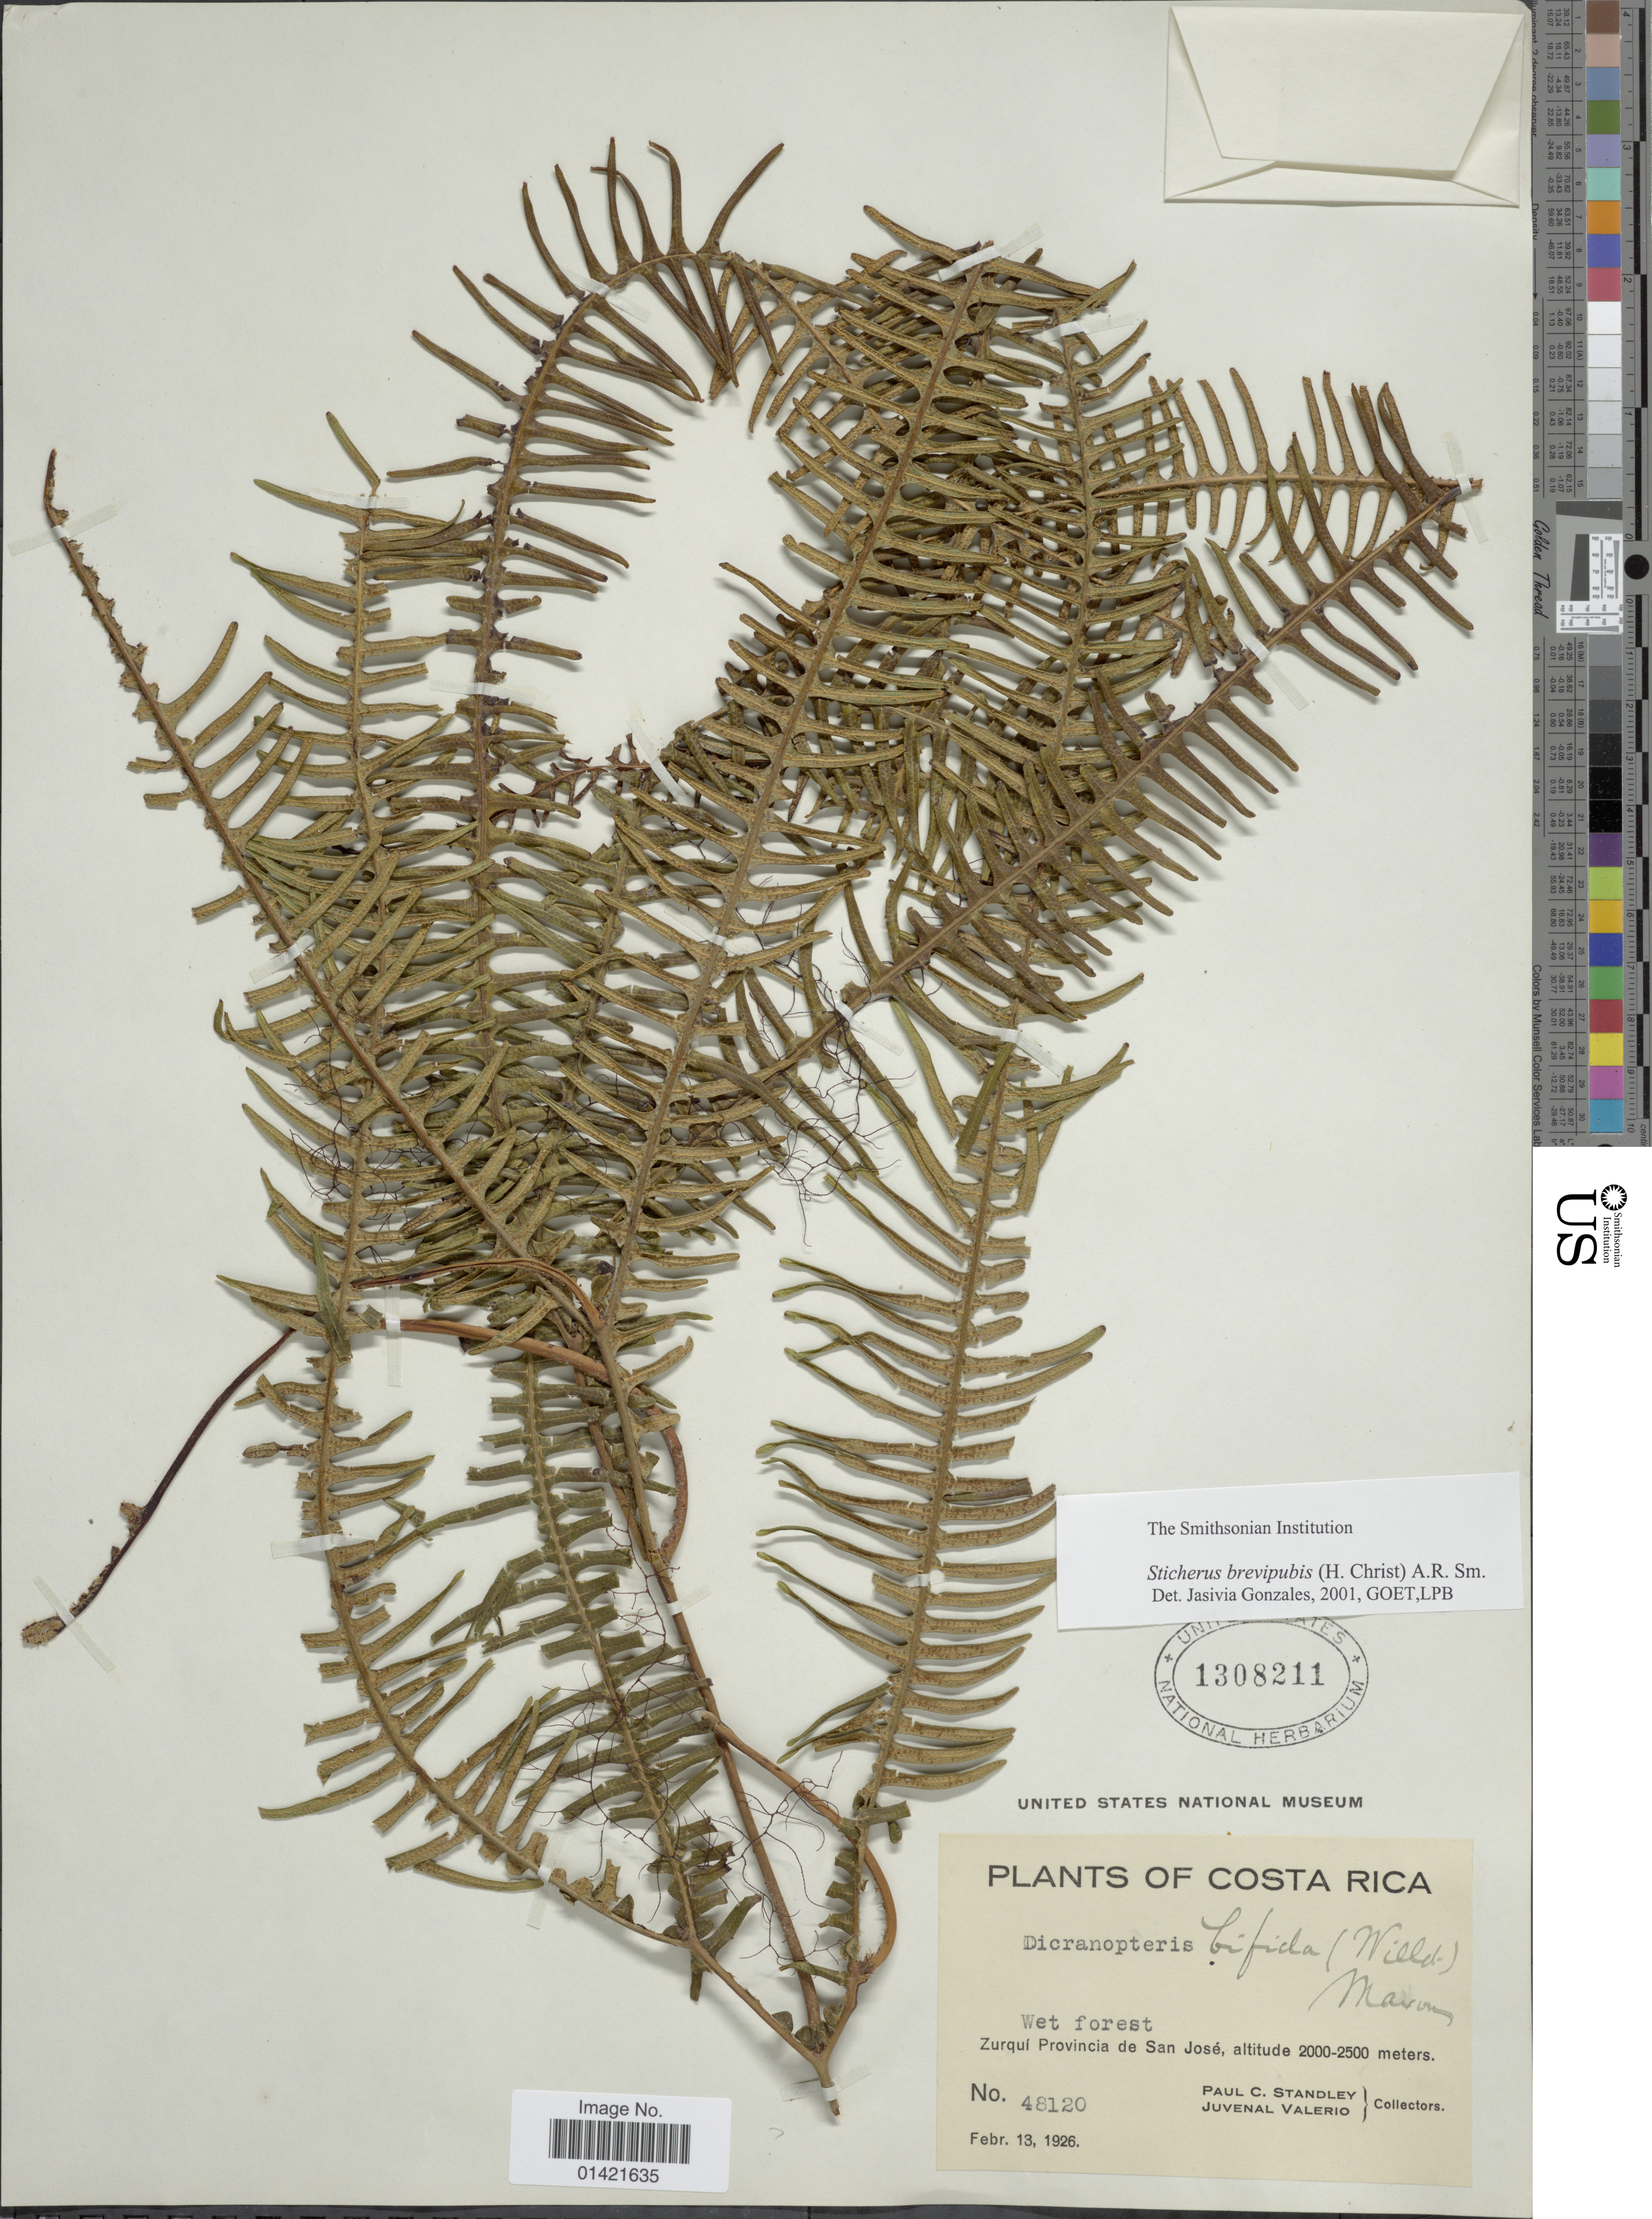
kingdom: Plantae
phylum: Tracheophyta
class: Polypodiopsida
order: Gleicheniales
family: Gleicheniaceae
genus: Sticherus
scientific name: Sticherus fulvus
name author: (Desv.) Ching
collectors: P. C. Standley & J. Valerio R.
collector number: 48120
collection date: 1926-02-13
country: Costa Rica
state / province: San José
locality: Zurqui Provincia de San Jose.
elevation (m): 2000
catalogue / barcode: US 1308211